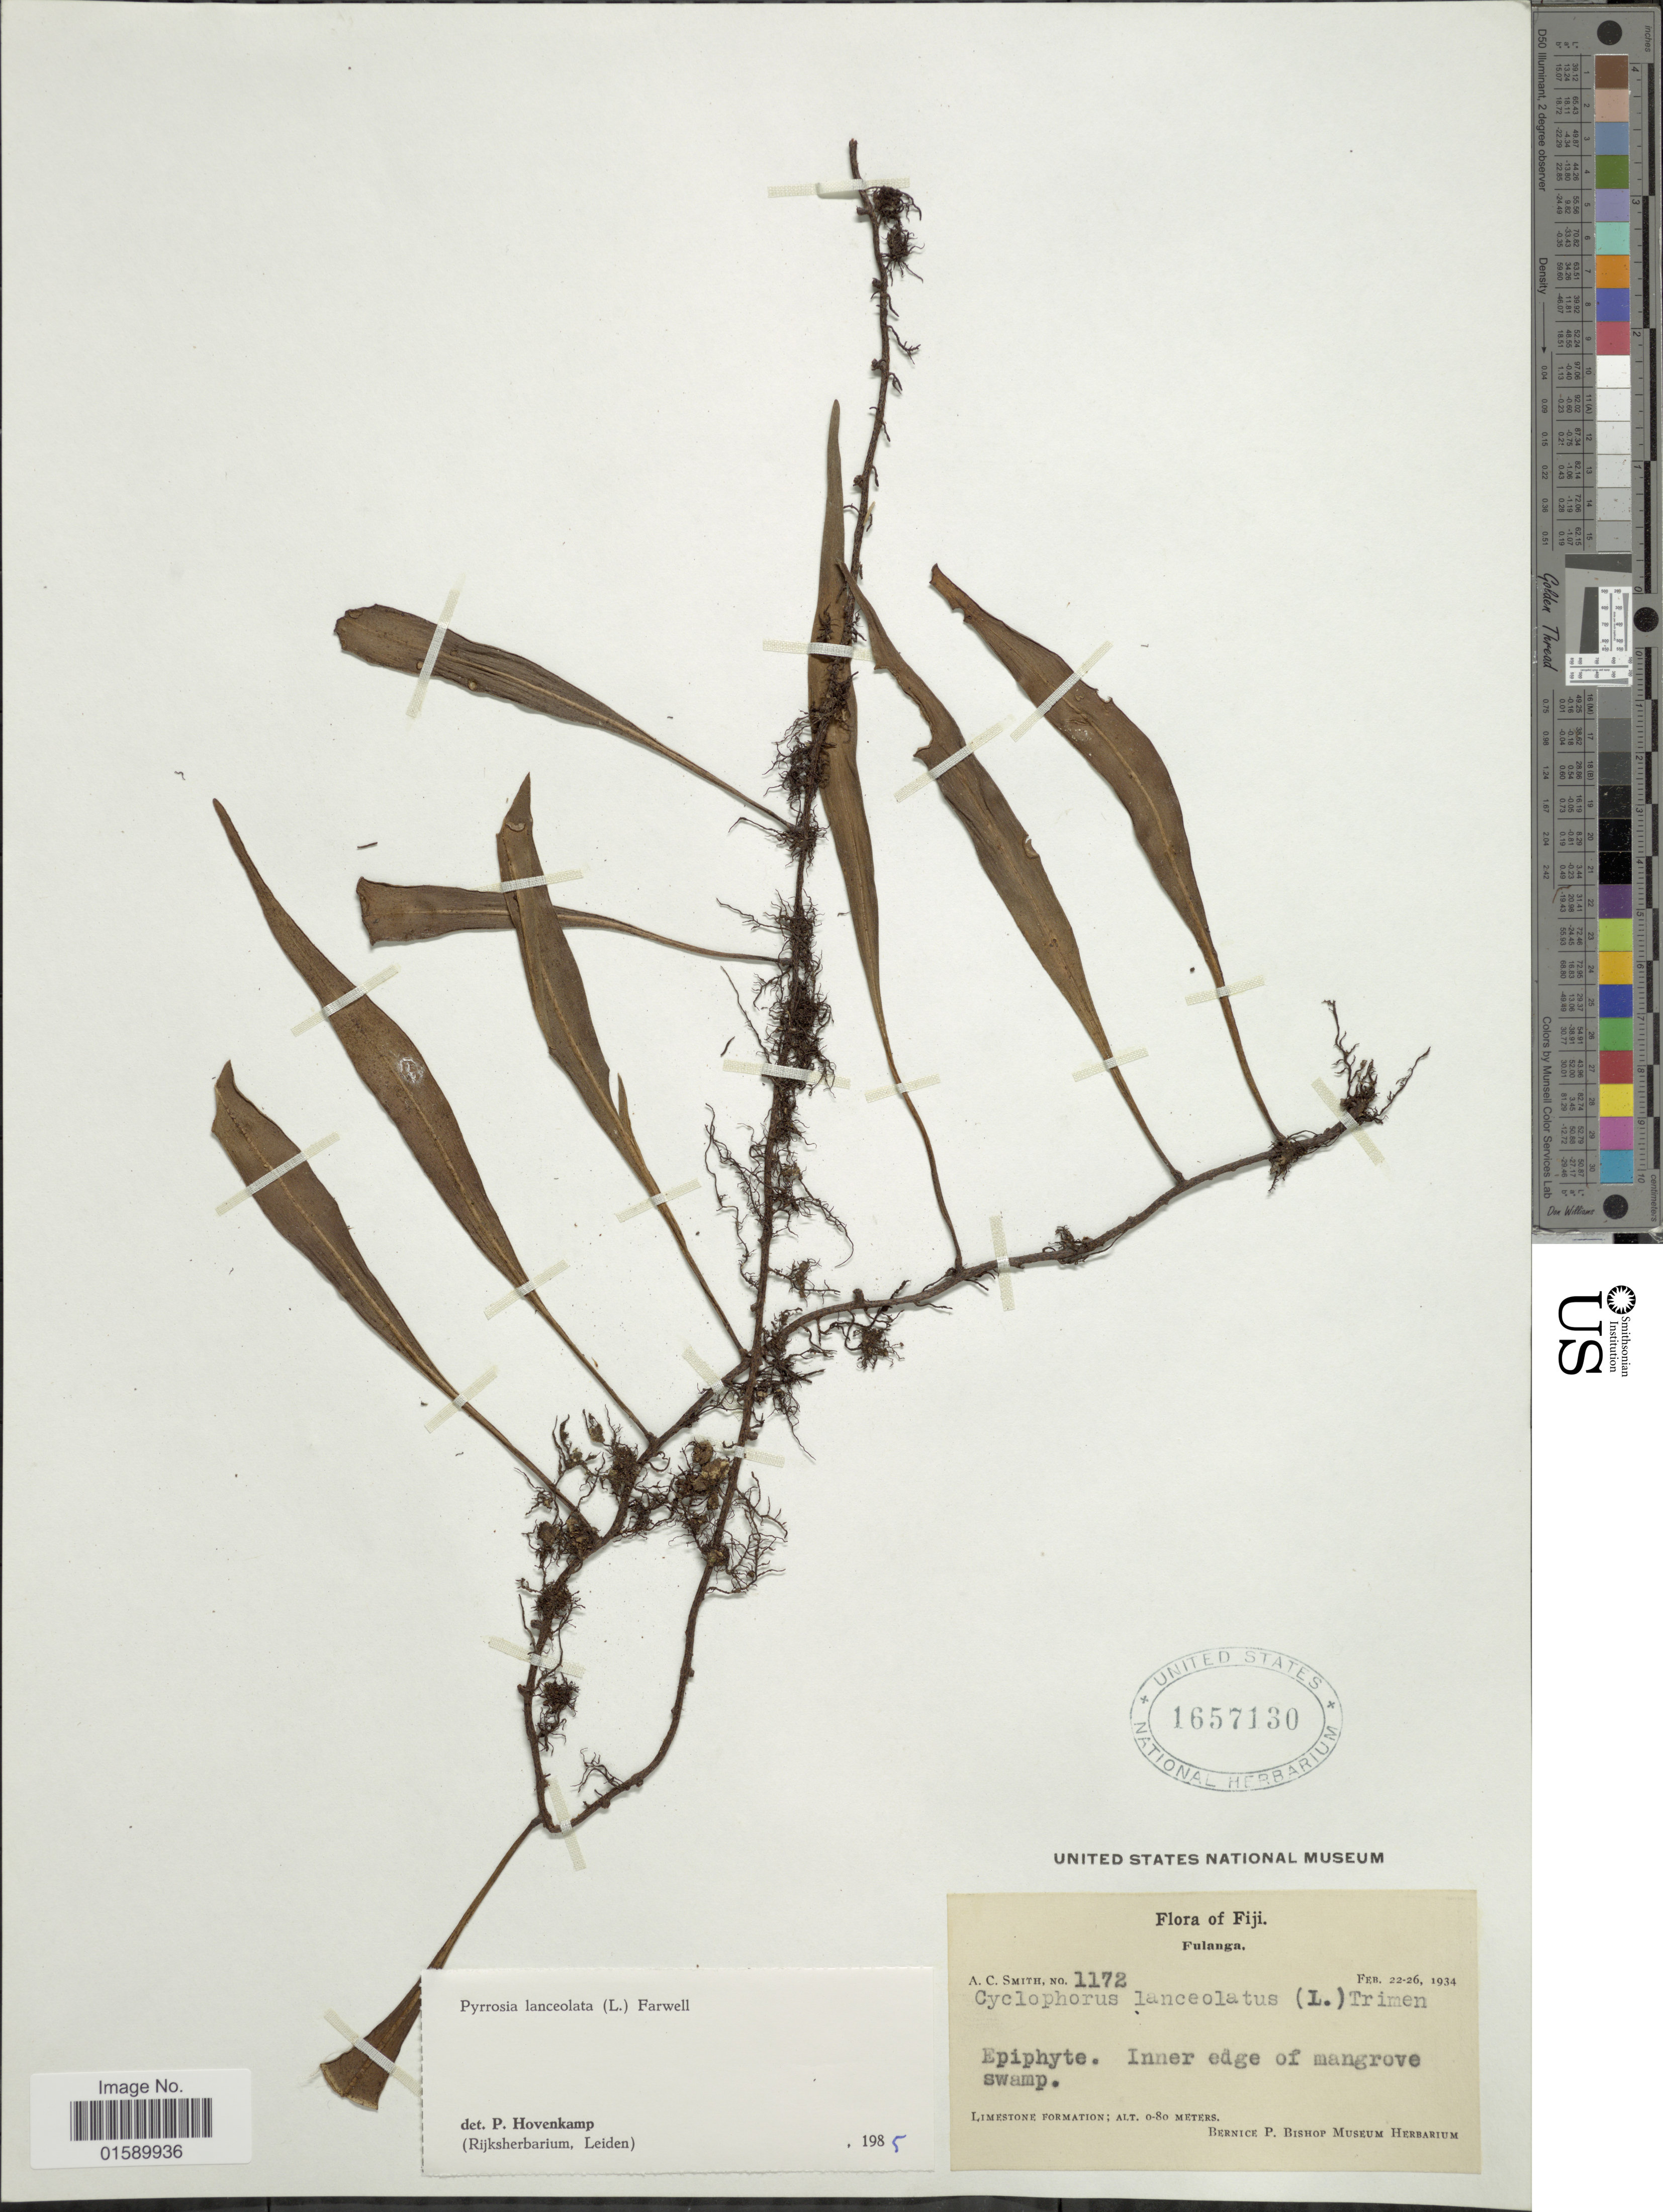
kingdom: Plantae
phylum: Tracheophyta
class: Polypodiopsida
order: Polypodiales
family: Polypodiaceae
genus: Pyrrosia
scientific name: Pyrrosia lanceolata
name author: (L.) Farw.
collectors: A. C. Smith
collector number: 1172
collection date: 1934-02-22/1934-02-26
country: Fiji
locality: Fiji, Fulanga, Limestone Formation.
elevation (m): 0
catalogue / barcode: US 1657130